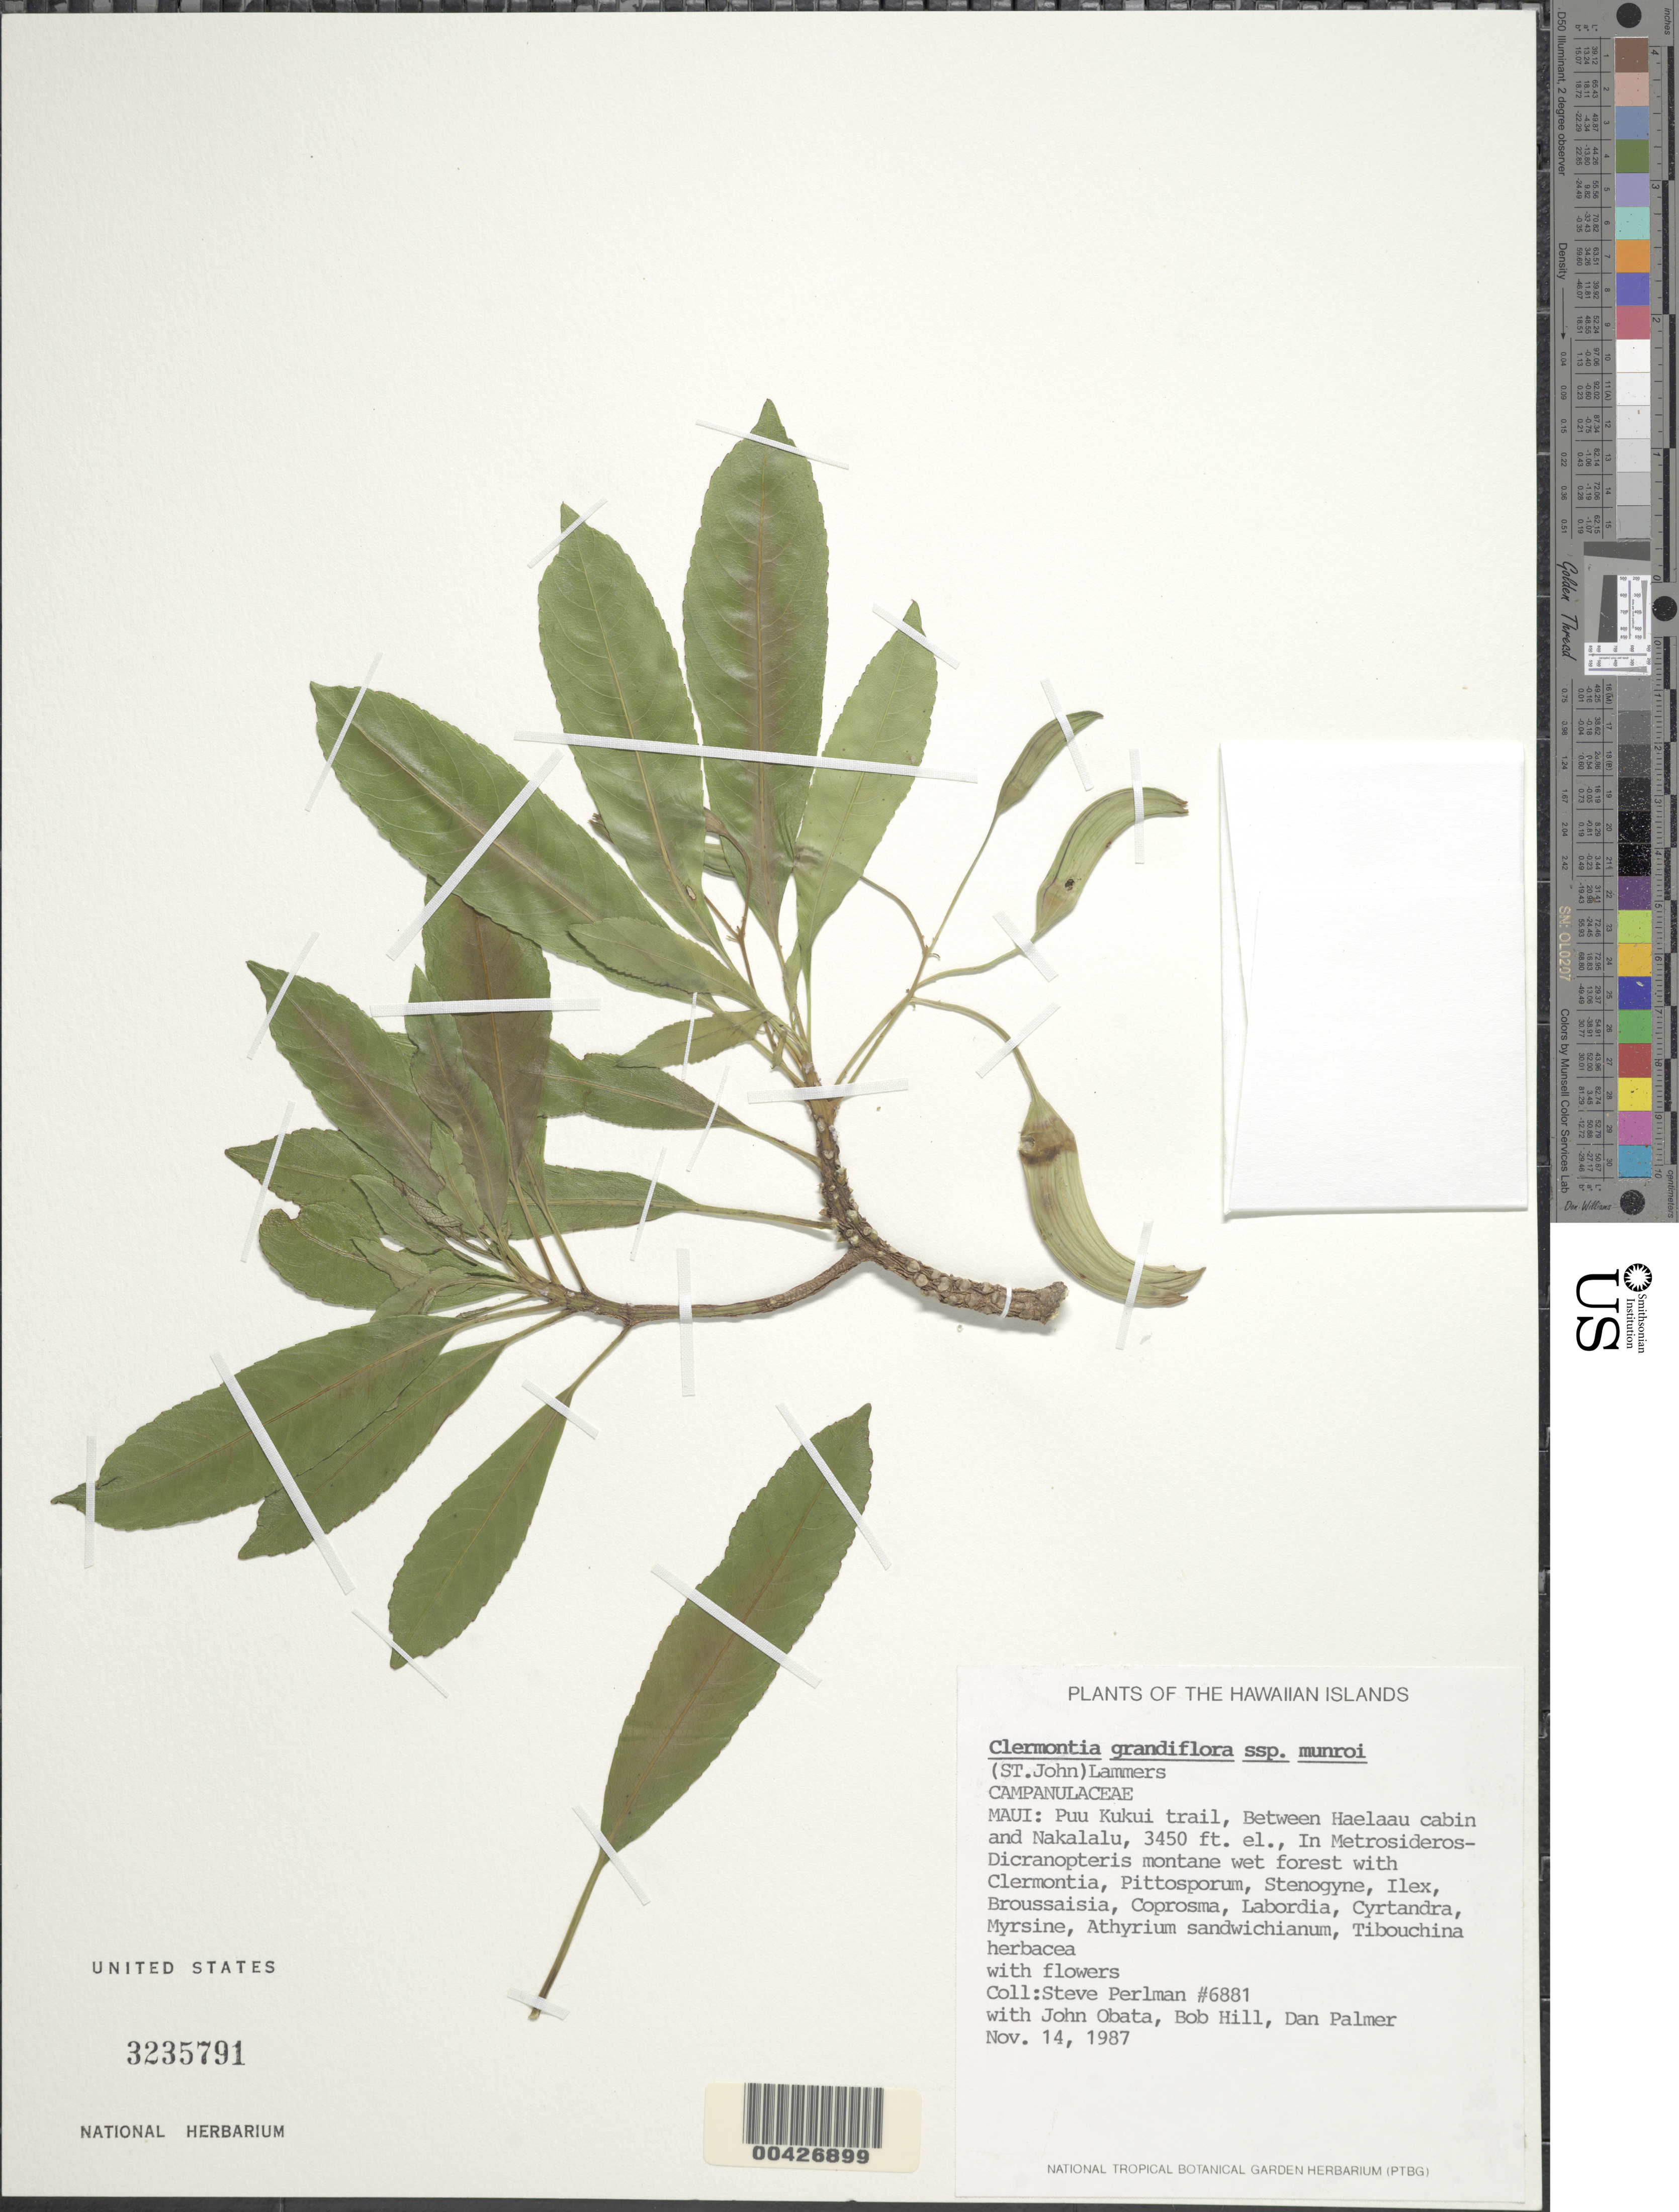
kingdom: Plantae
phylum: Tracheophyta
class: Magnoliopsida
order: Asterales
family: Campanulaceae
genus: Clermontia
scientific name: Clermontia grandiflora subsp. munroi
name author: Gaudich.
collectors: S. P. Perlman, J. Obata, B. Hill & D. Palmer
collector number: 6881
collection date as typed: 14 Nov 1987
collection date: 1987-11-14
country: United States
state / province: Hawaii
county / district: Maui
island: Maui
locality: Puu Kukui trail, between Haelaau cabin and Nakalalu,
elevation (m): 1052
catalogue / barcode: US 3235791